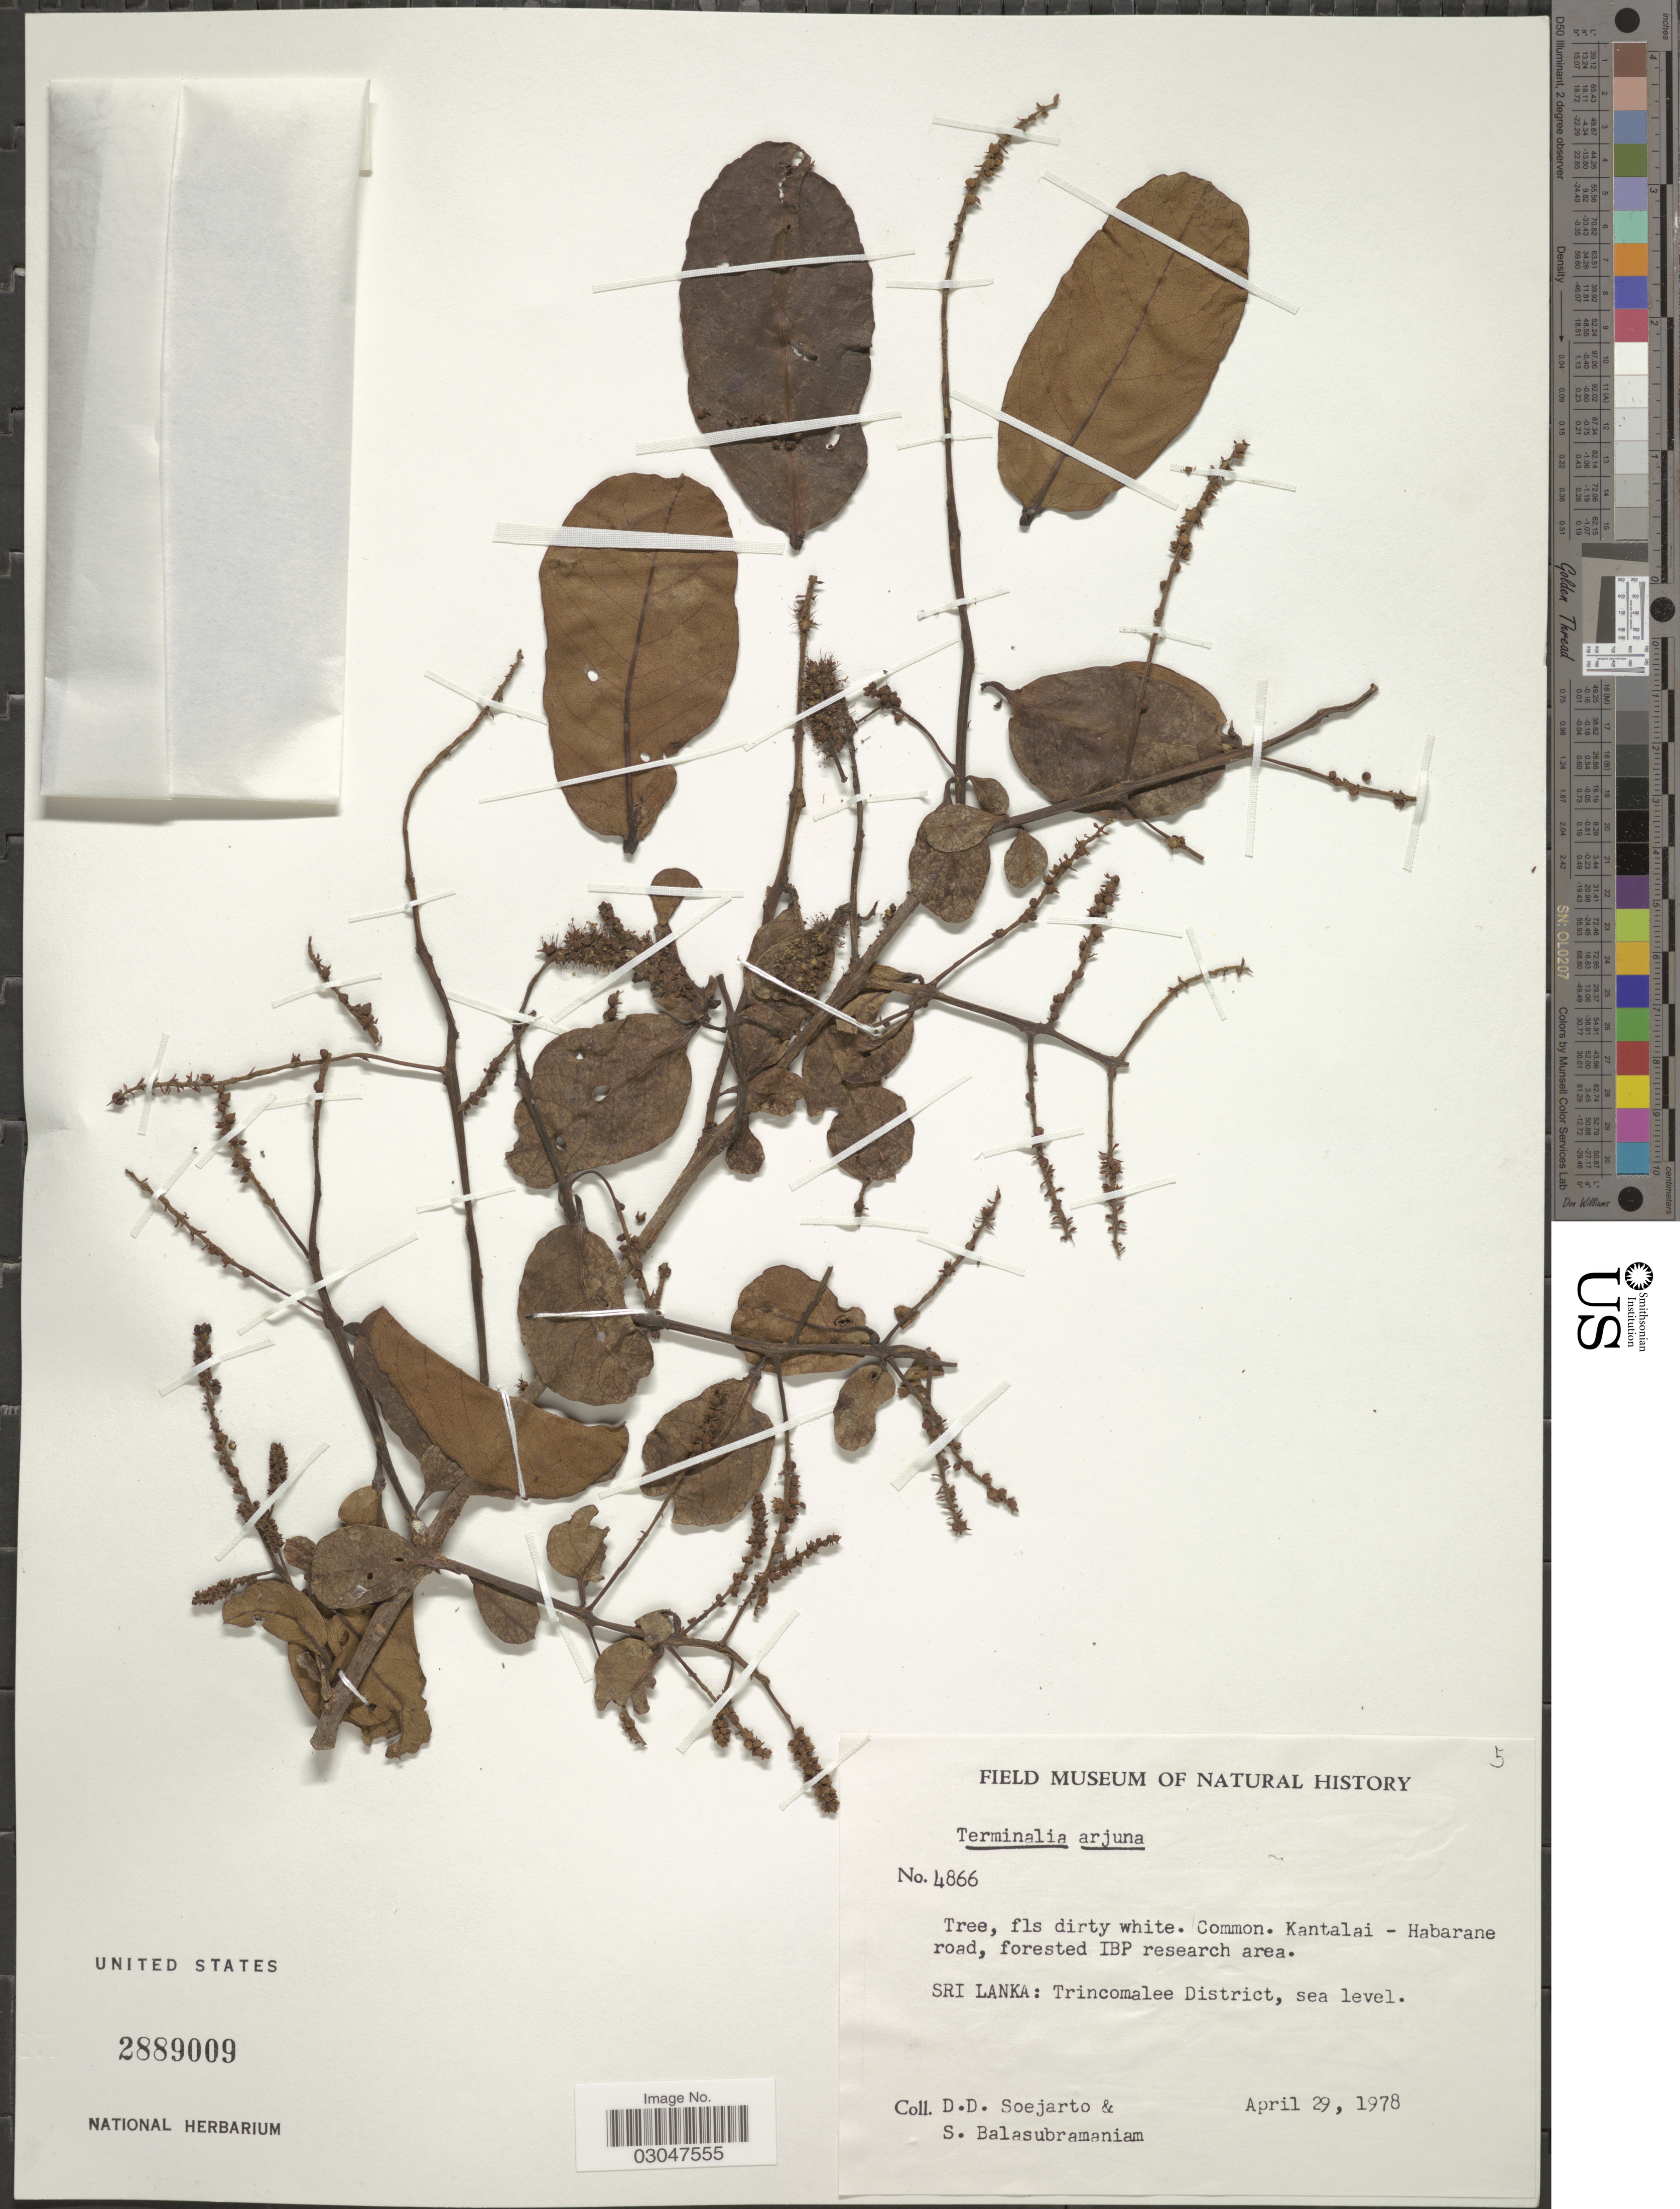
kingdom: Plantae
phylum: Tracheophyta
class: Magnoliopsida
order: Myrtales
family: Combretaceae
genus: Terminalia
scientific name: Terminalia arjuna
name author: (Roxb. ex DC.) Wight & Arn.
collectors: S. Balasubramaniam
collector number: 4866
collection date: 1978-04-29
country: Sri Lanka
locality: Kantalai - Habarane road, forested IBP research area. Trincomalee District.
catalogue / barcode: US 2889009